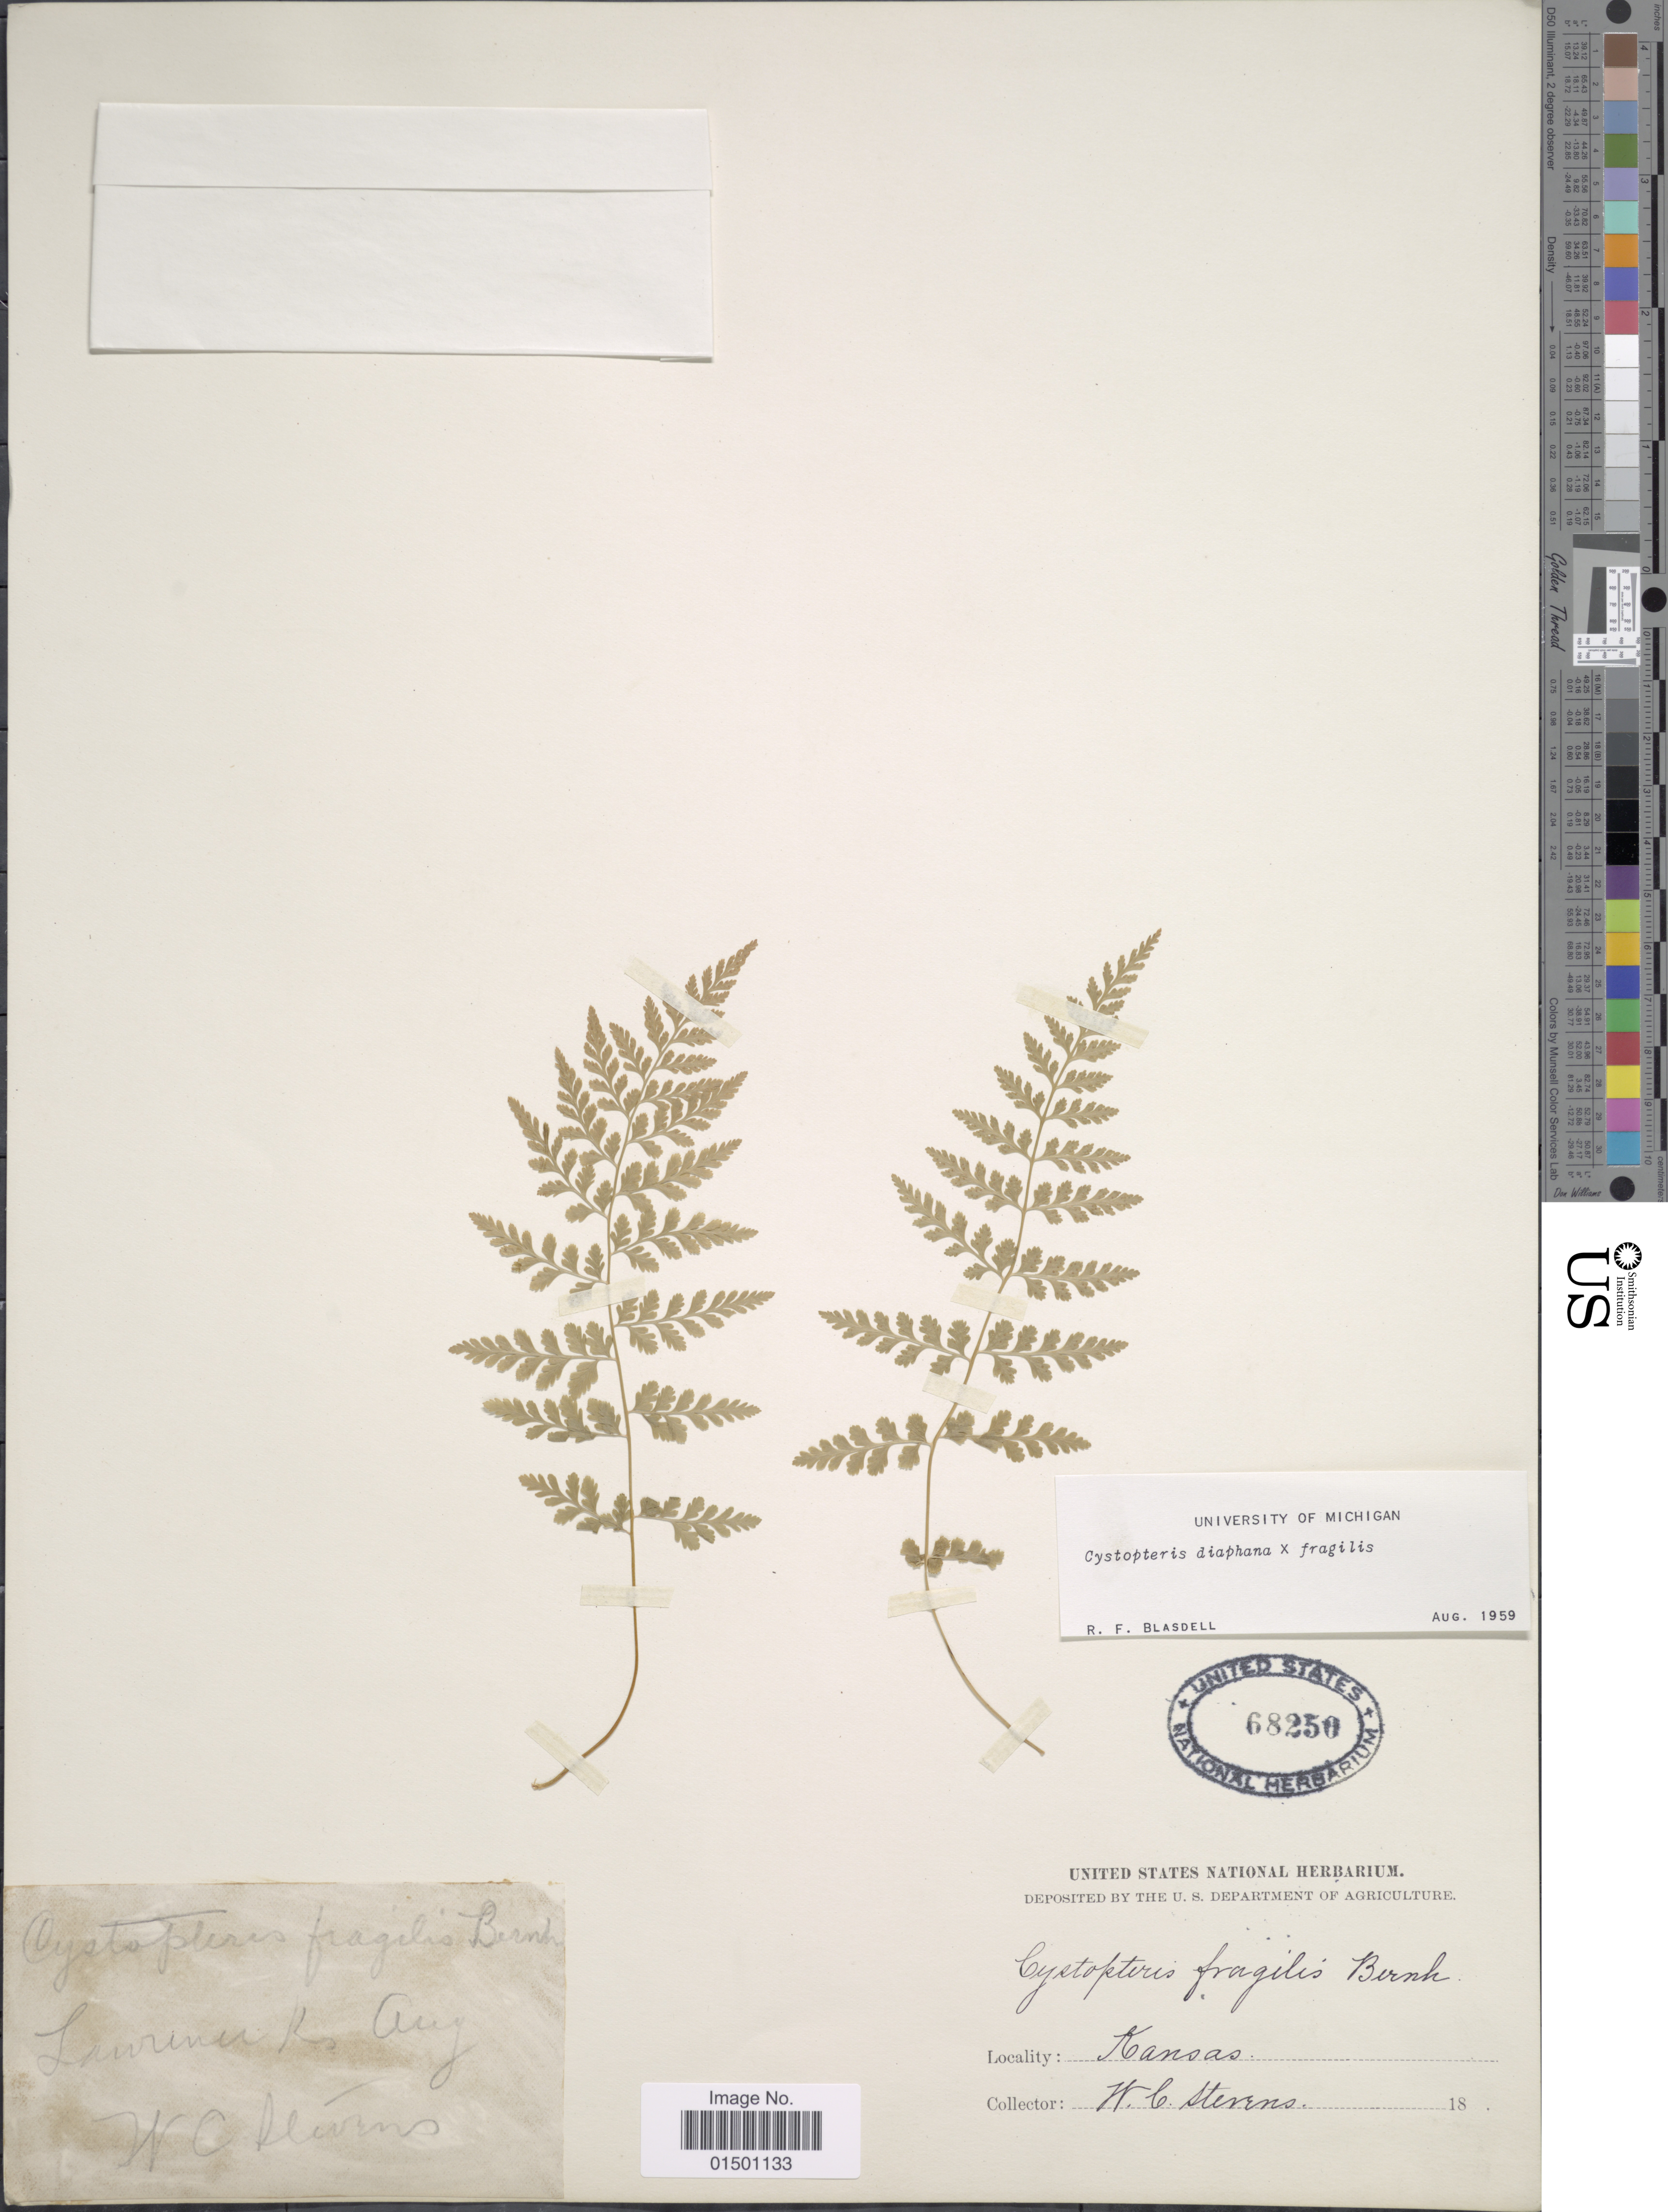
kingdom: Plantae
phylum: Tracheophyta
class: Polypodiopsida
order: Polypodiales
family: Cystopteridaceae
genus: Cystopteris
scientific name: Cystopteris diaphana x C. fragilis (L.) Bernh.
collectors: W. C. Stevens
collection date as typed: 18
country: United States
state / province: Kansas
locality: Lawrence Co.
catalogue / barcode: US 68250